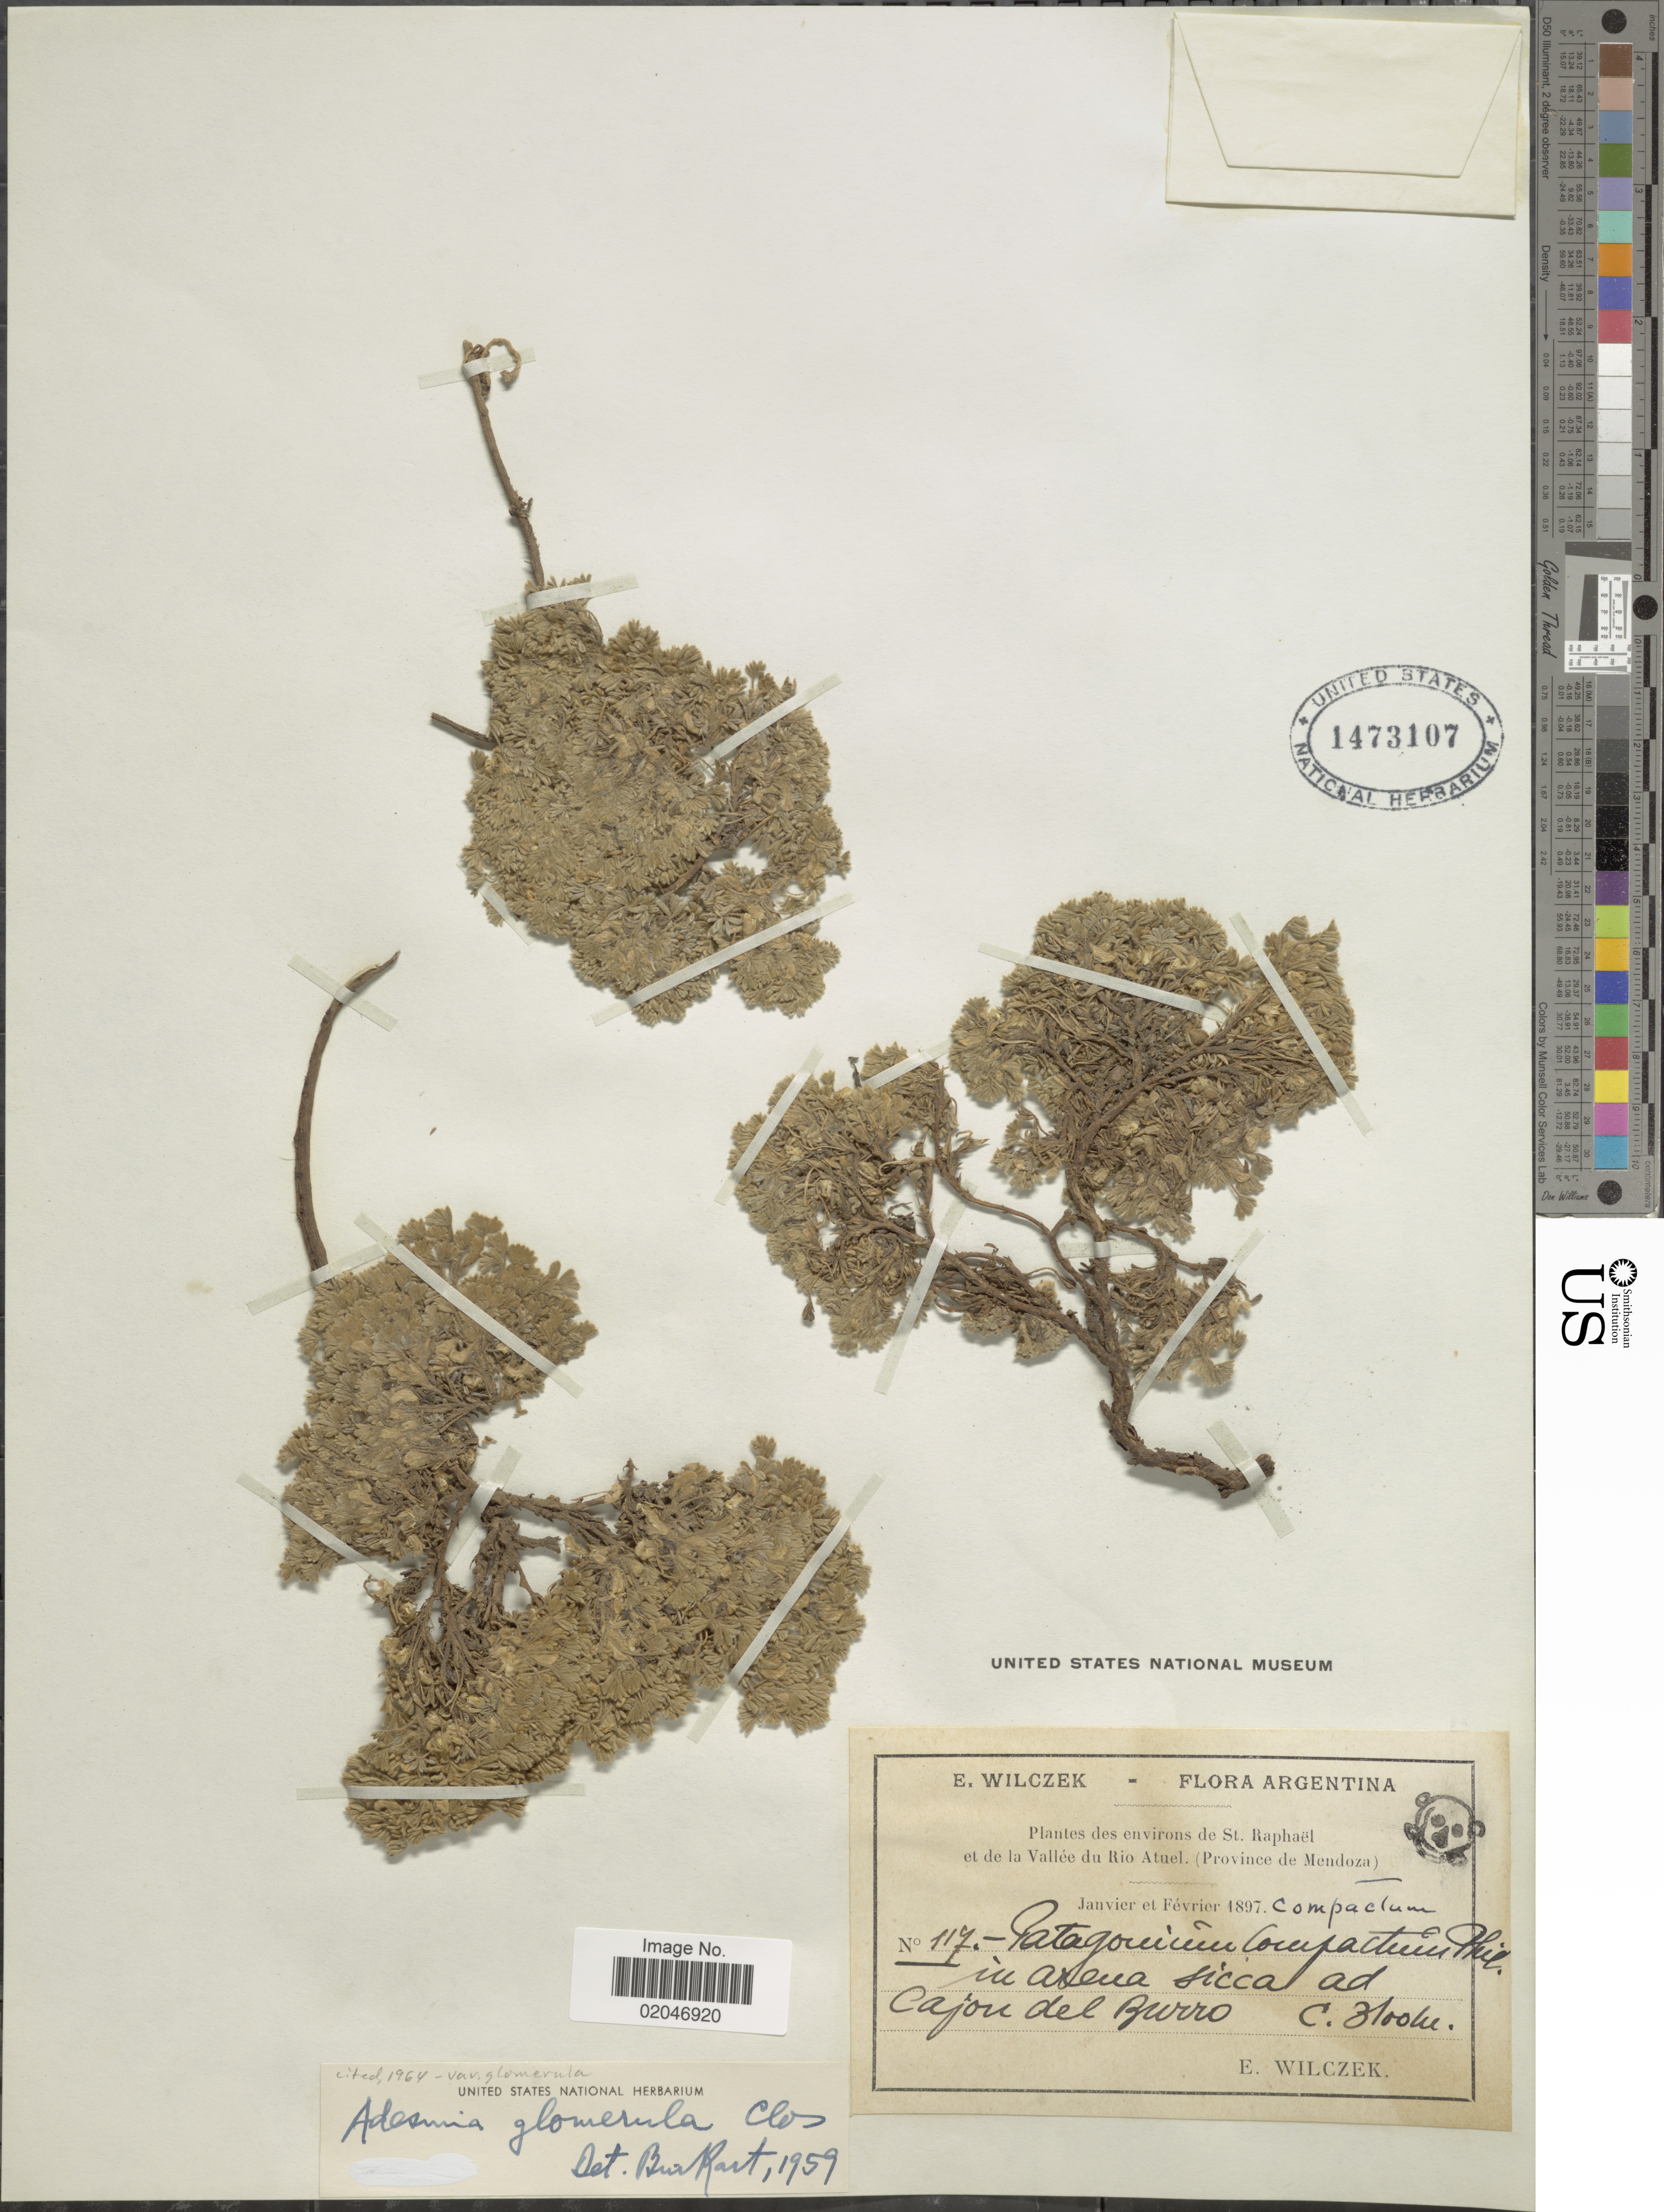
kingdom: Plantae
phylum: Tracheophyta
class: Magnoliopsida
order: Fabales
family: Fabaceae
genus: Adesmia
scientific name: Adesmia glomerula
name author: Clos in Gay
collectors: E. Wilczek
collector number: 117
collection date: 1897-01/1897-02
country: Argentina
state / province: Mendoza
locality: Environs de St. Raphael et de la Vallee du Rio Atuel, Cajon del Burro.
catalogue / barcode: US 1473107